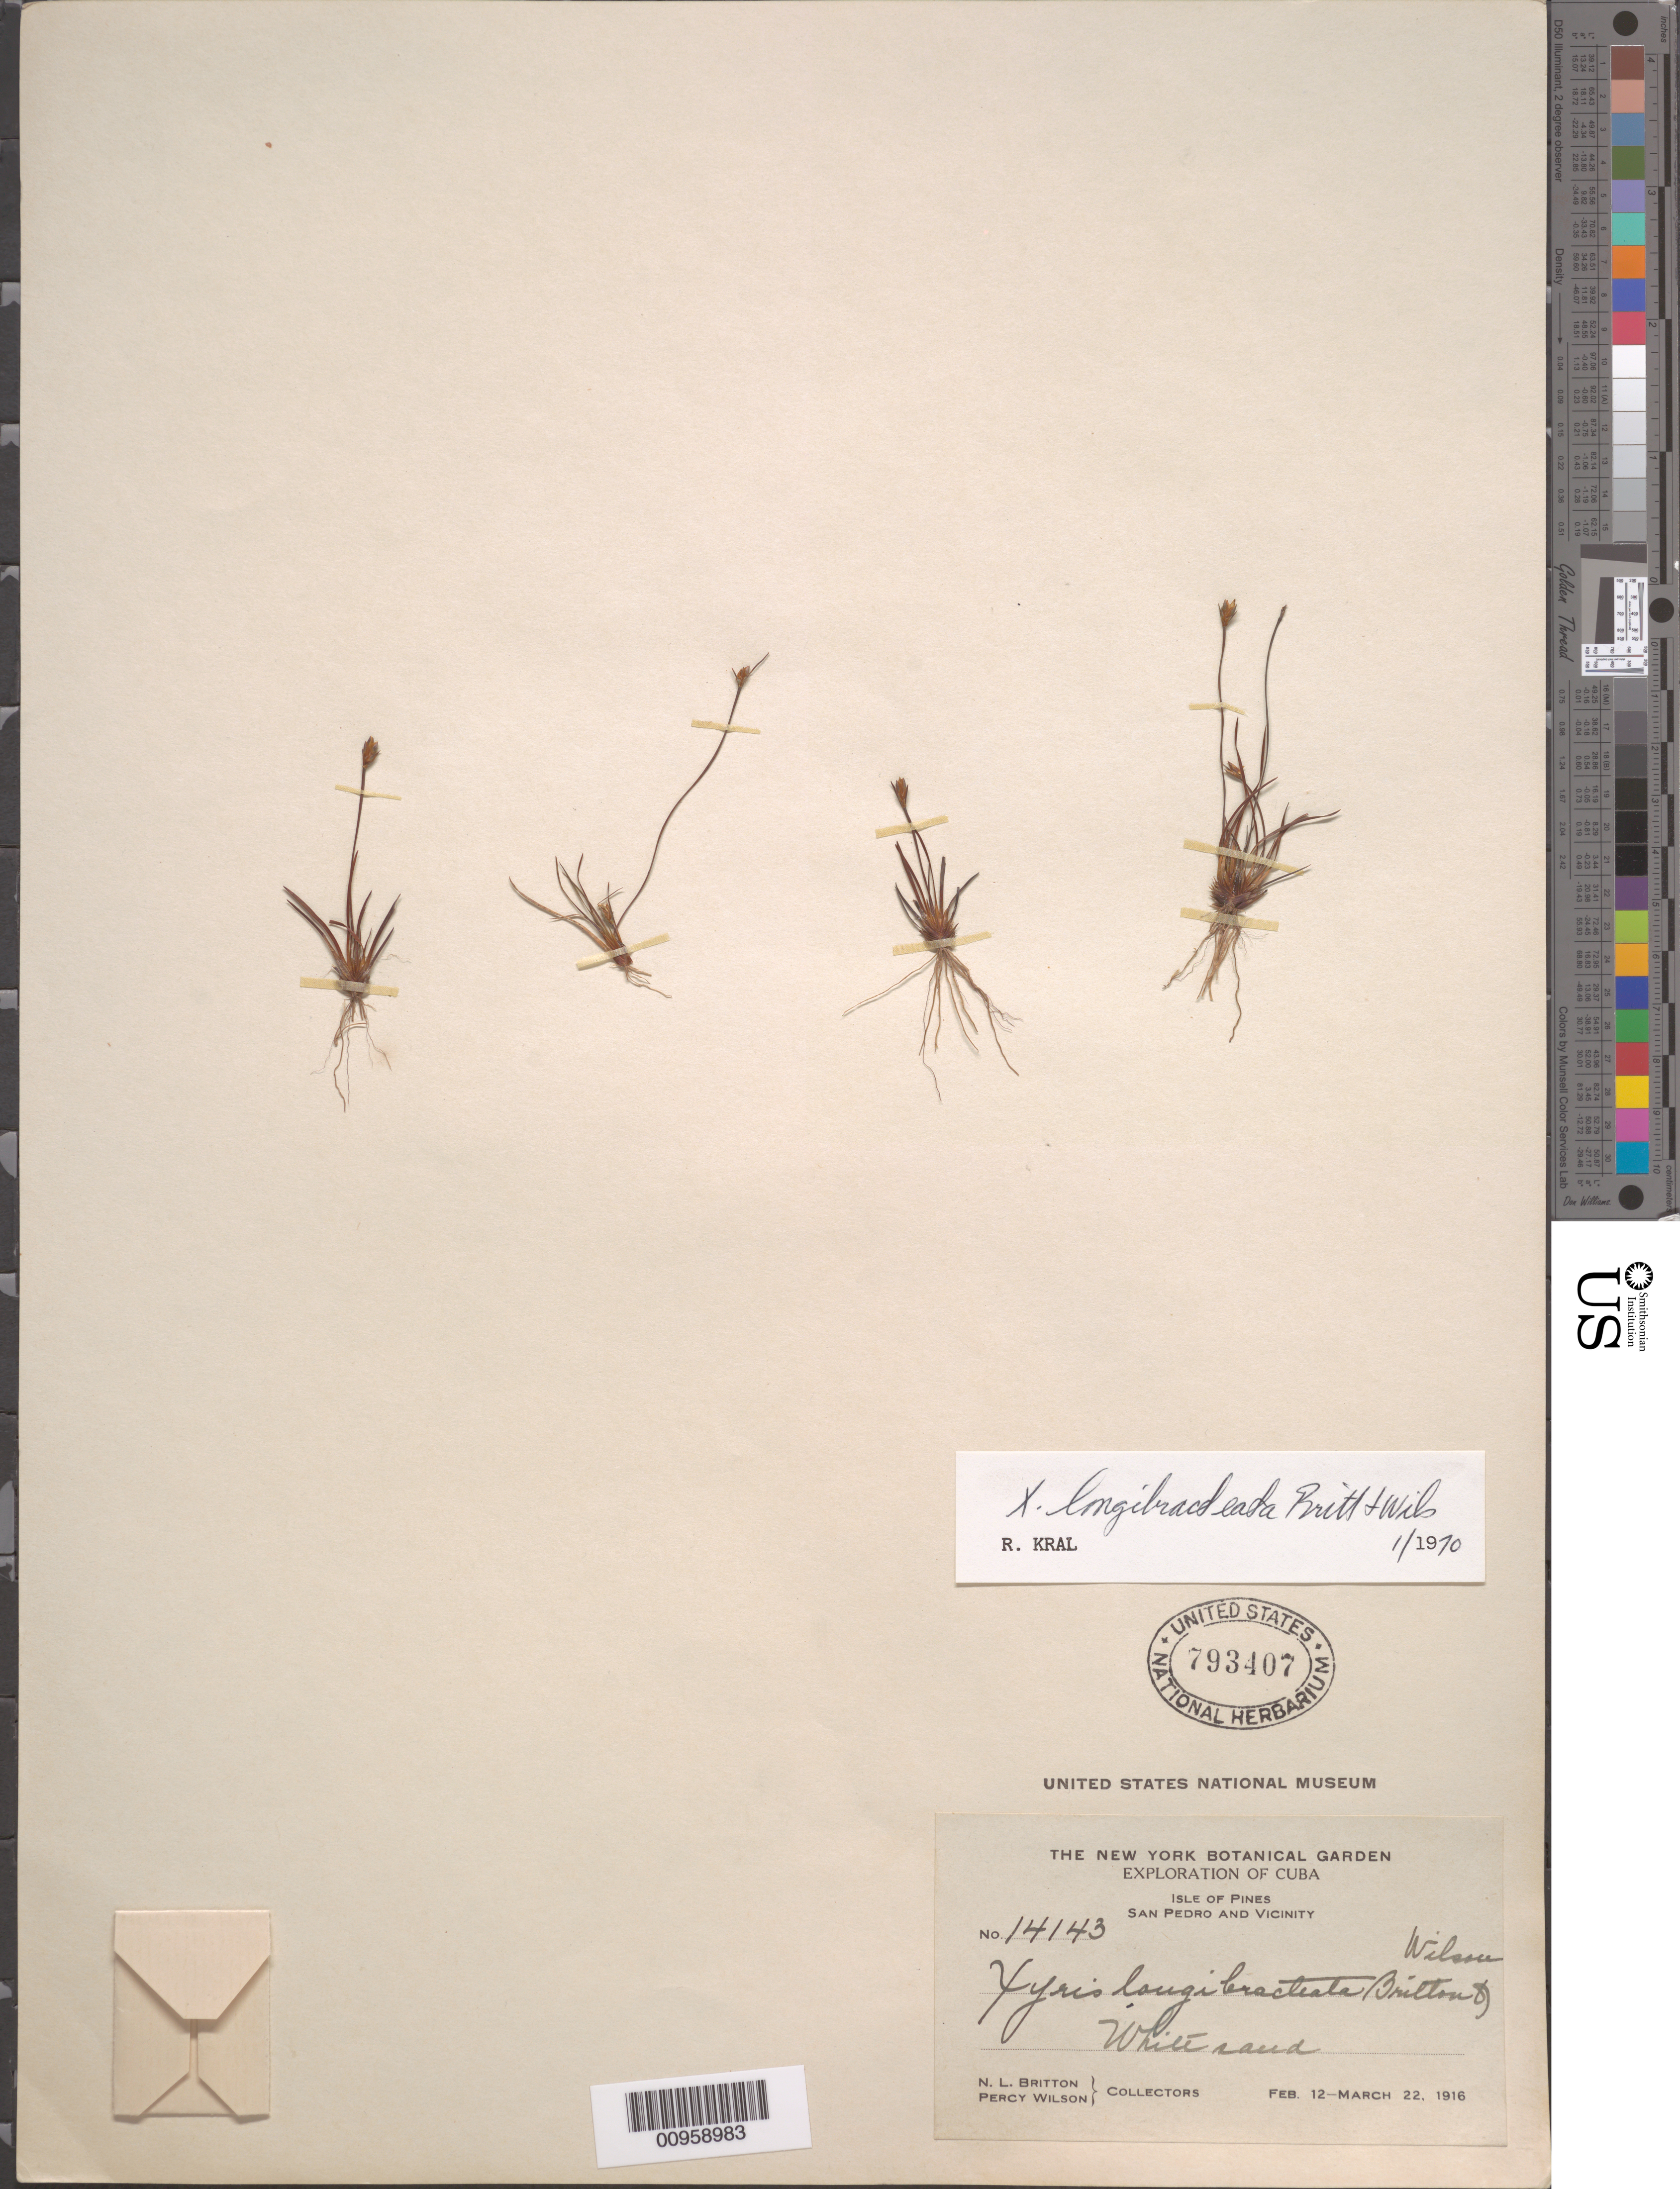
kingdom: Plantae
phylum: Tracheophyta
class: Liliopsida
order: Poales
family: Xyridaceae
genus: Xyris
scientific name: Xyris longibracteata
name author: Britton & P. Wilson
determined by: Kral, Robert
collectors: N. Britton & P. Wilson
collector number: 14143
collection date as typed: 12 Feb 1916 to 22 Mar 1916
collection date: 1916-02-12/1916-03-22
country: Cuba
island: Isla de la Juventud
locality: San Pedro and vicinity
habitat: White sand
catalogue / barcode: US 793407